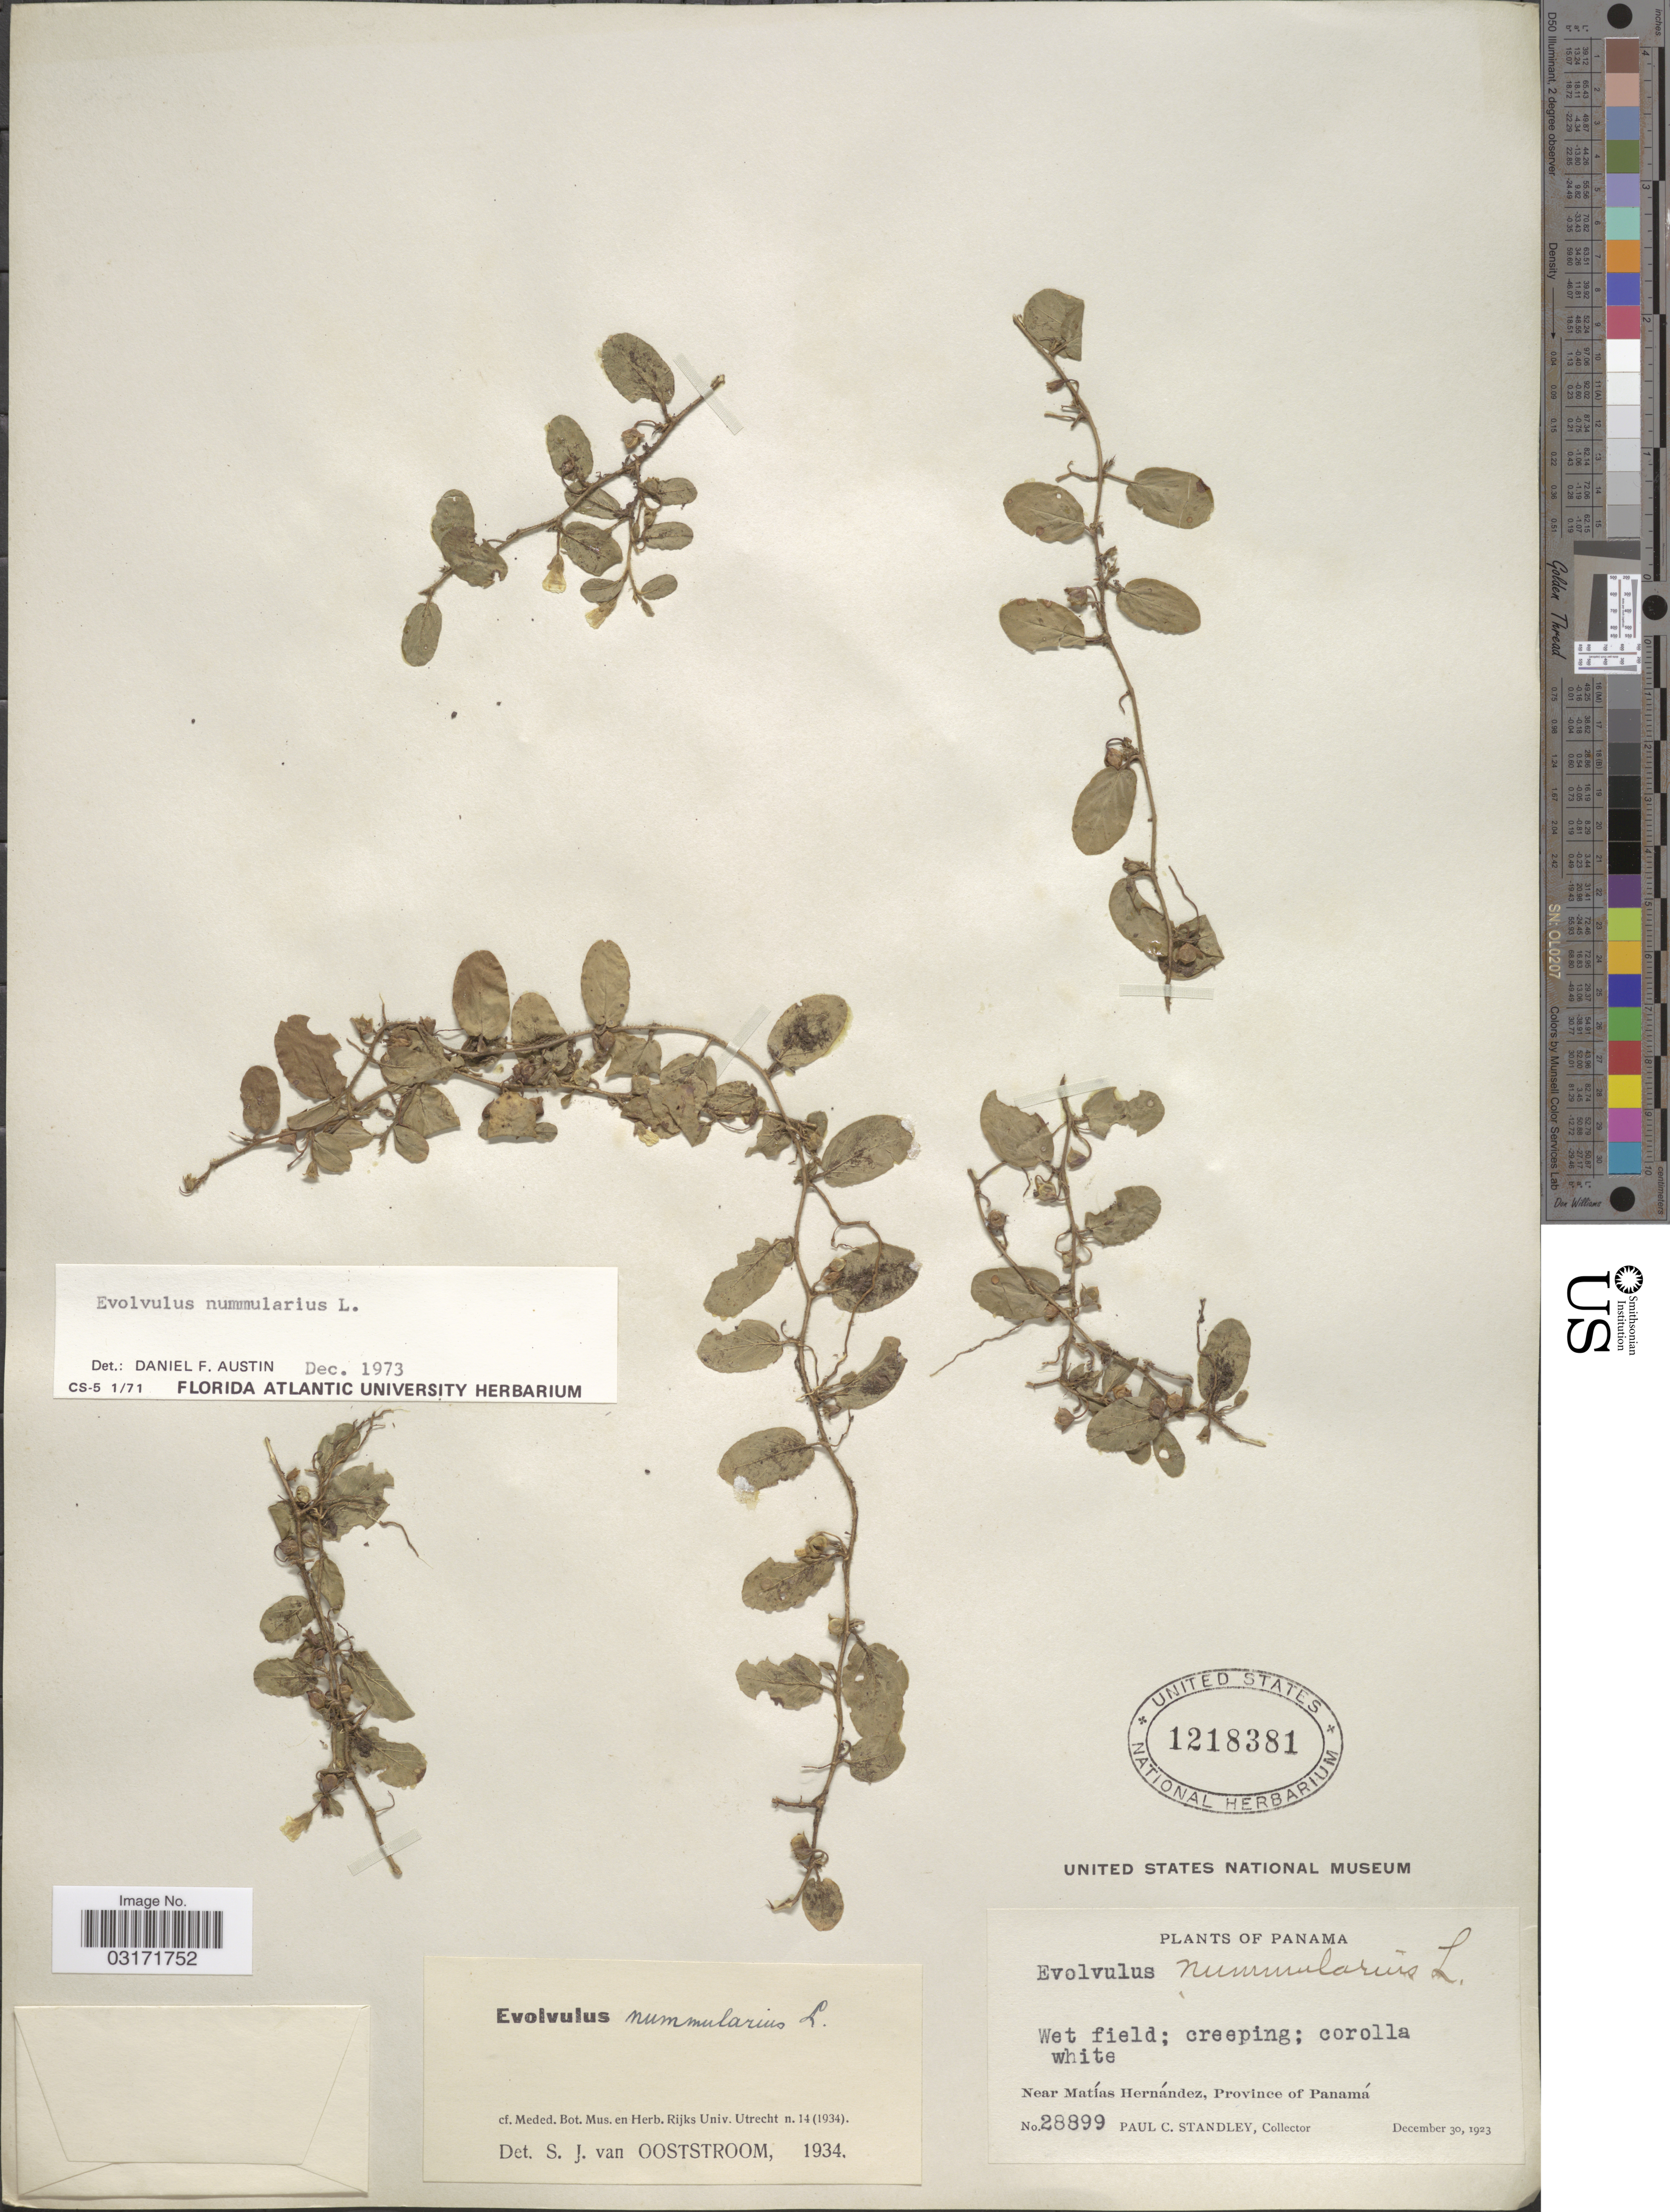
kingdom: Plantae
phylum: Tracheophyta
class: Magnoliopsida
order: Solanales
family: Convolvulaceae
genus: Evolvulus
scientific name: Evolvulus nummularius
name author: (L.) L.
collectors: P. C. Standley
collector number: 28899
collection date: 1923-12-30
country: Panama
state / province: Panamá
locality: Near Matías Hernández.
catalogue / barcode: US 1218381